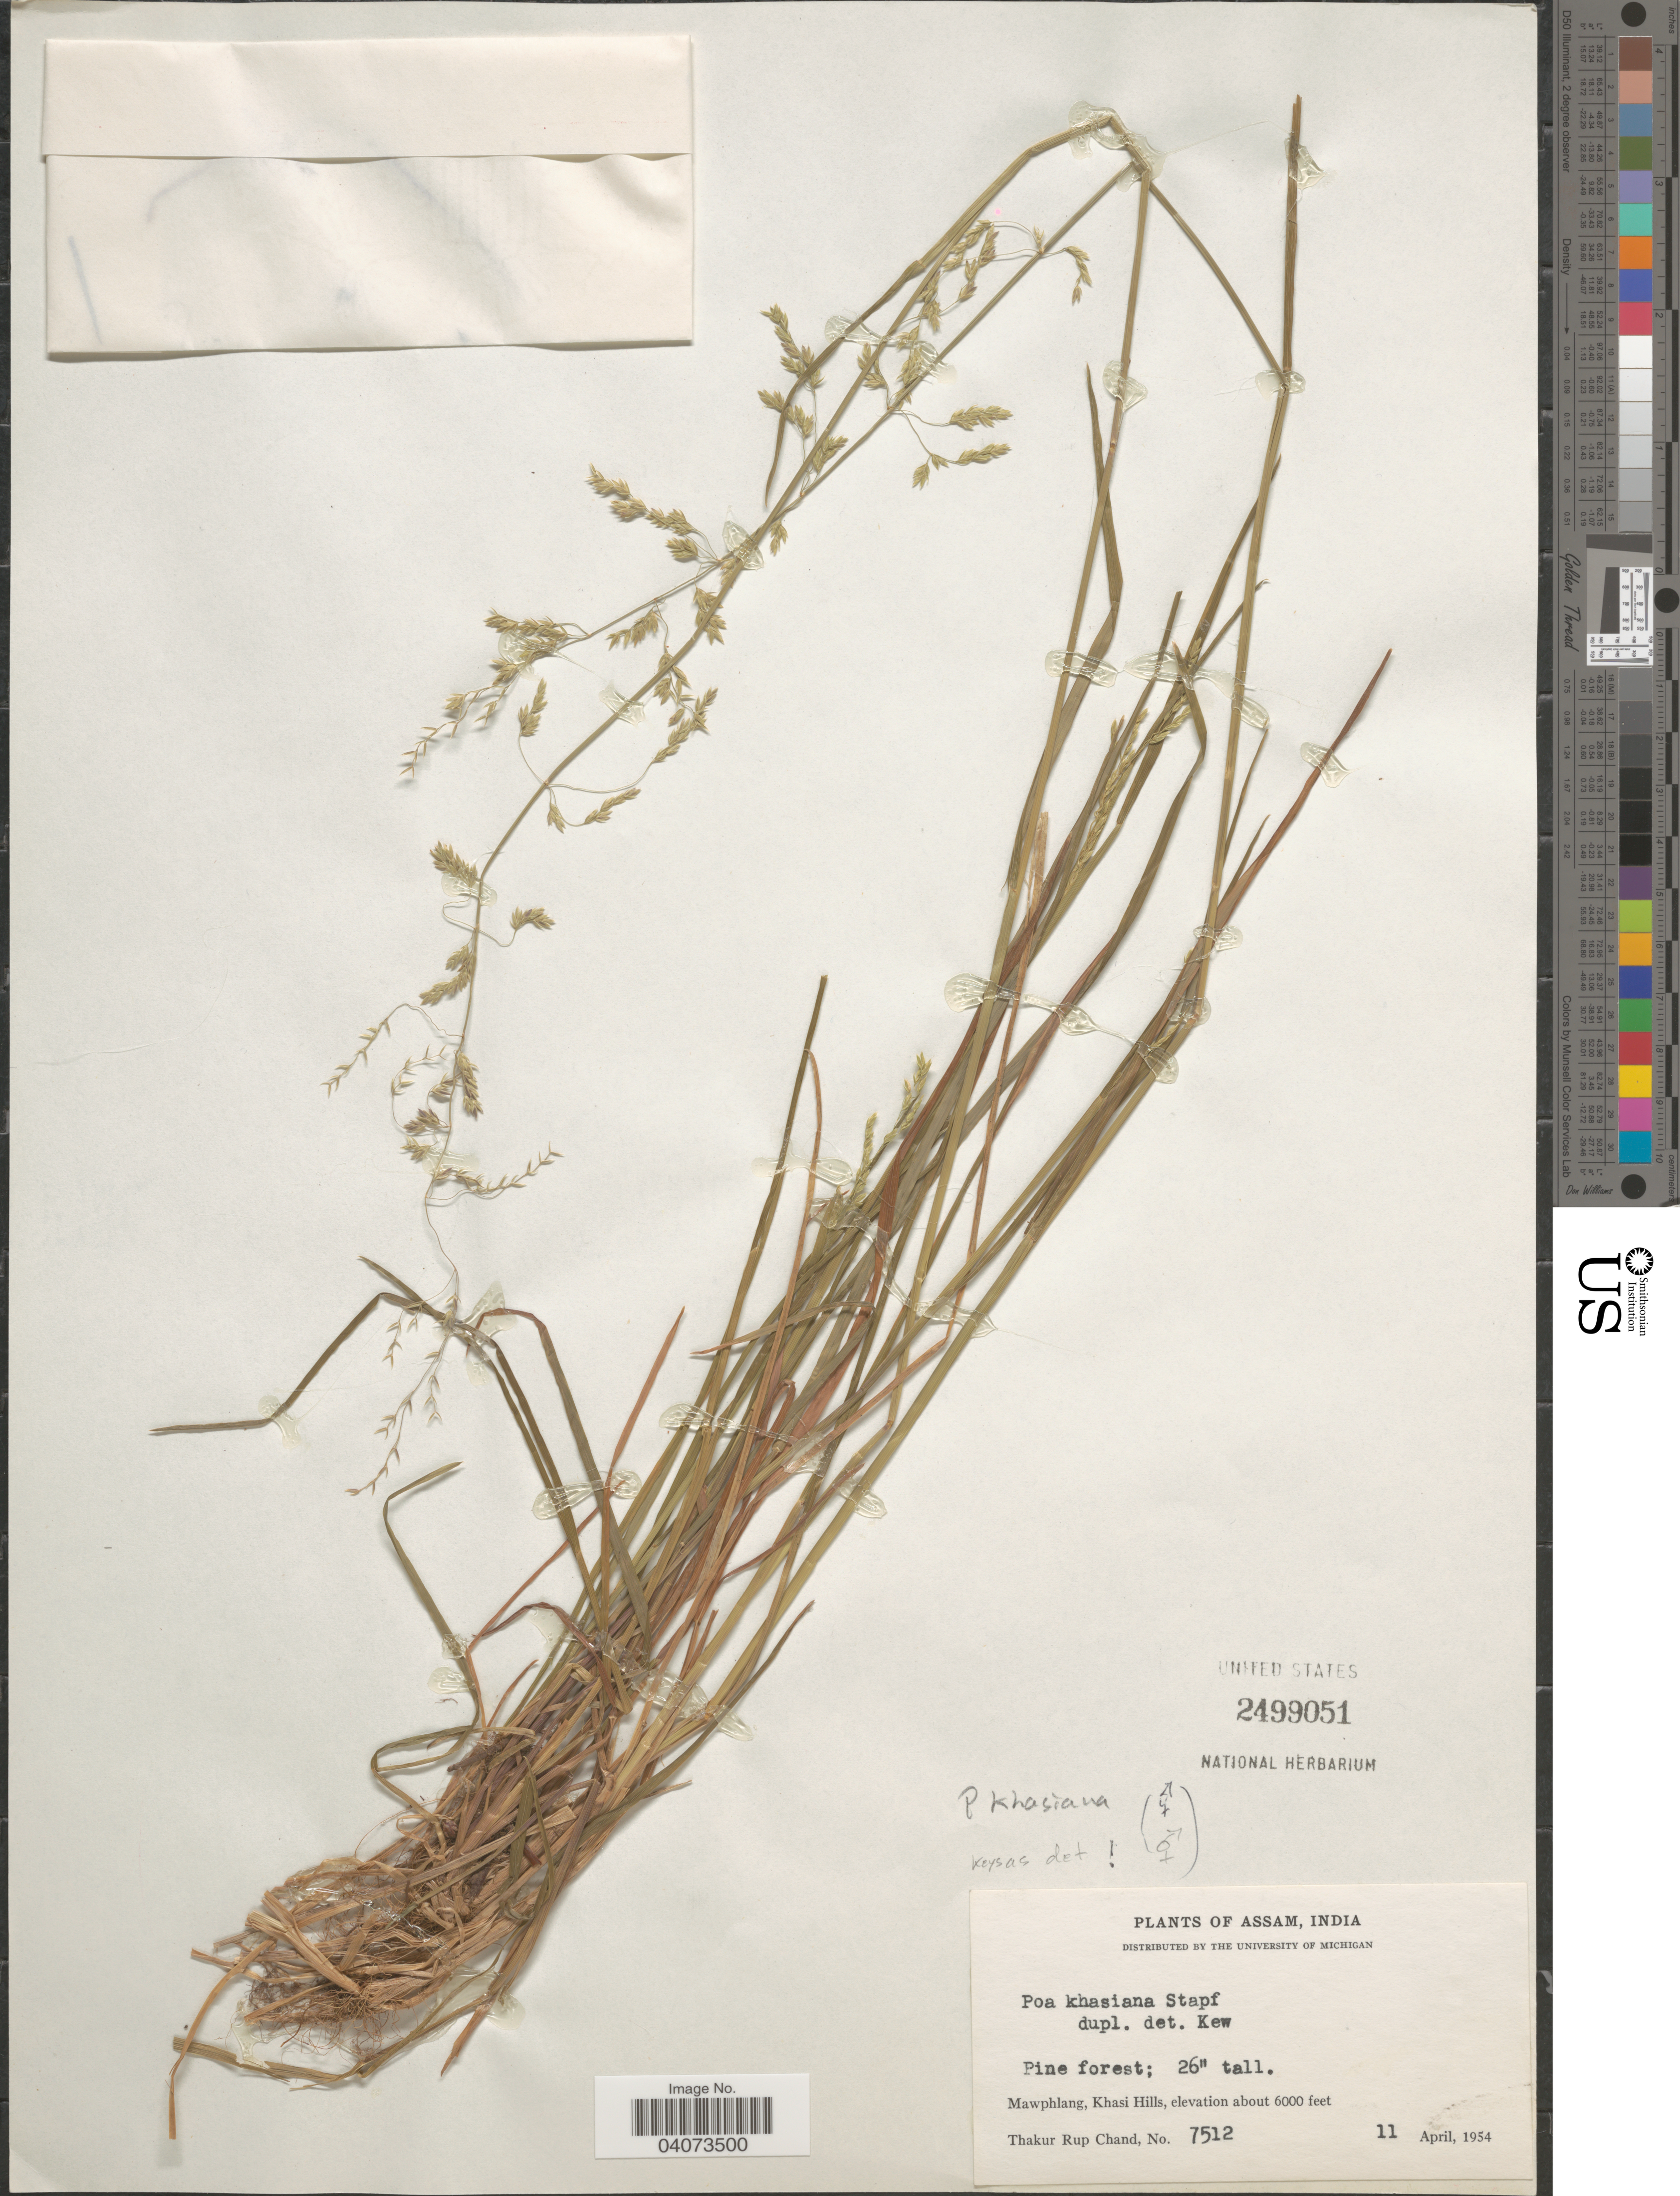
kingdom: Plantae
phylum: Tracheophyta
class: Liliopsida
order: Poales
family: Poaceae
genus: Poa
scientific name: Poa khasiana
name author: Stapf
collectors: T. R. Chand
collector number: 7512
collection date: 1954-04-11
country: India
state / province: Meghalaya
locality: Mawphlang, Khasi Hills.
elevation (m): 1829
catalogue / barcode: US 2499051